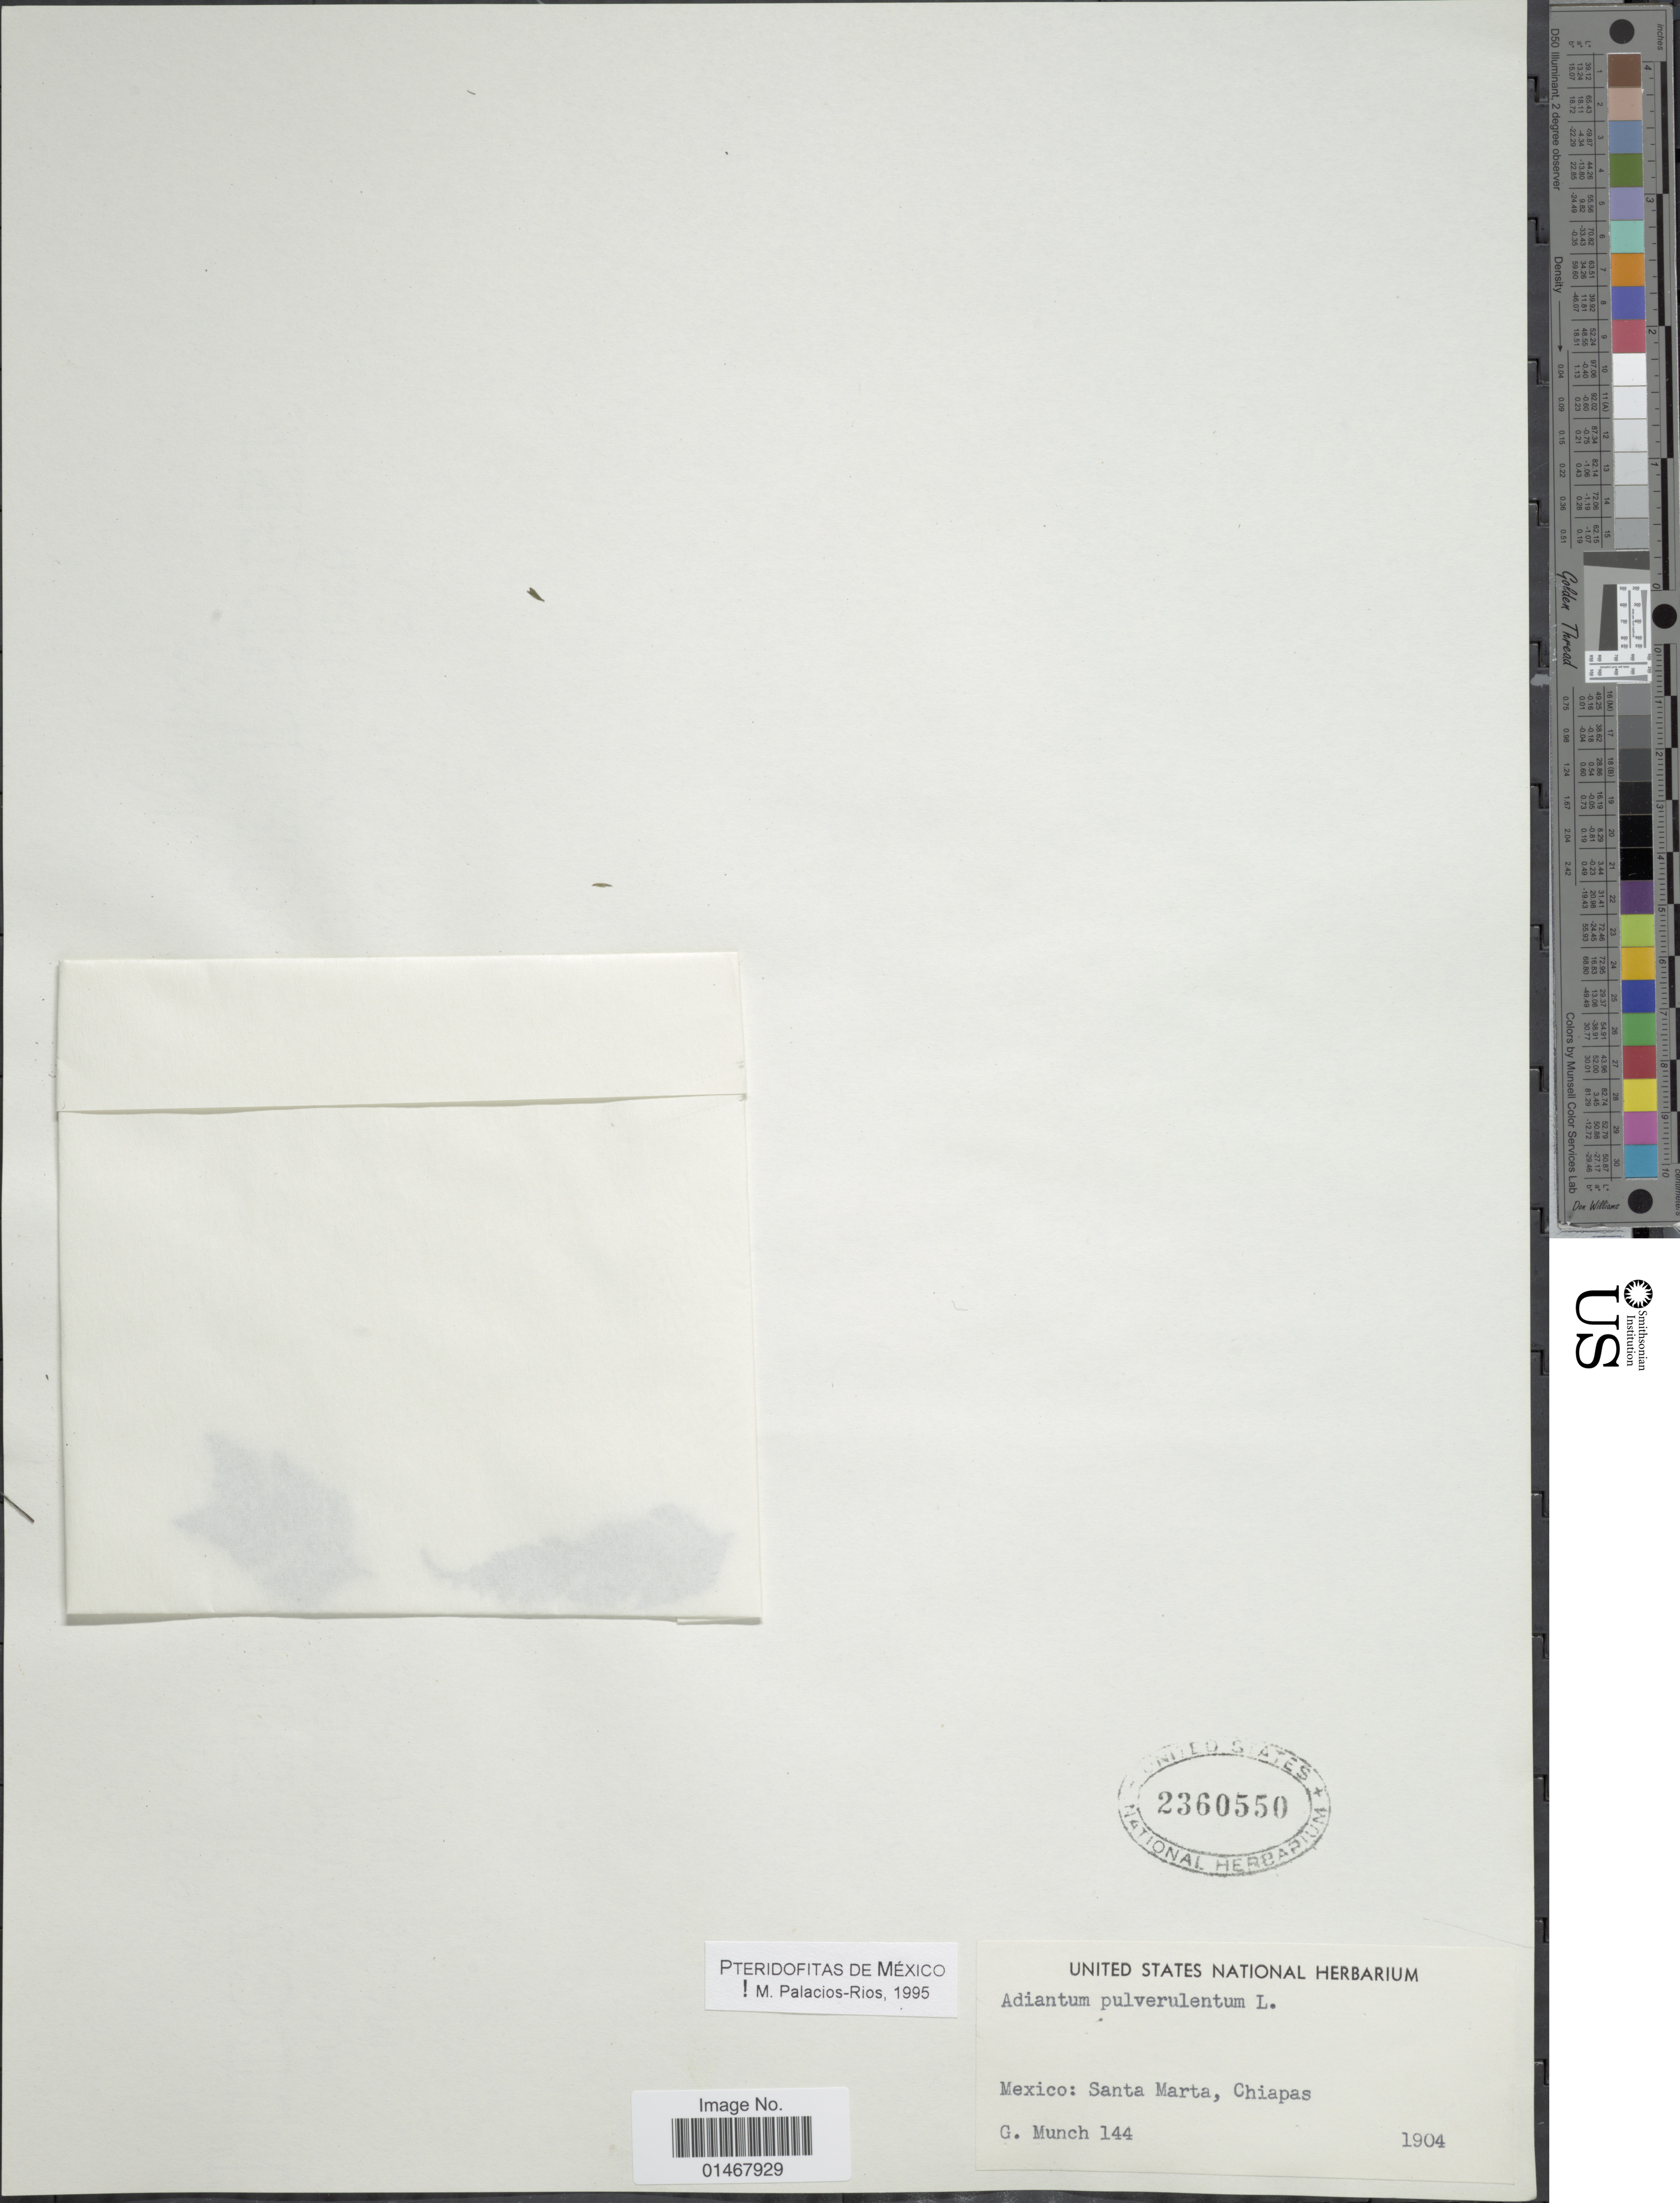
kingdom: Plantae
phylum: Tracheophyta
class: Polypodiopsida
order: Polypodiales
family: Pteridaceae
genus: Adiantum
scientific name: Adiantum pulverulentum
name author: L.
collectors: G. Munch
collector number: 144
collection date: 1904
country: Mexico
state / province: Chiapas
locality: Santa Marta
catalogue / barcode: US 2360550